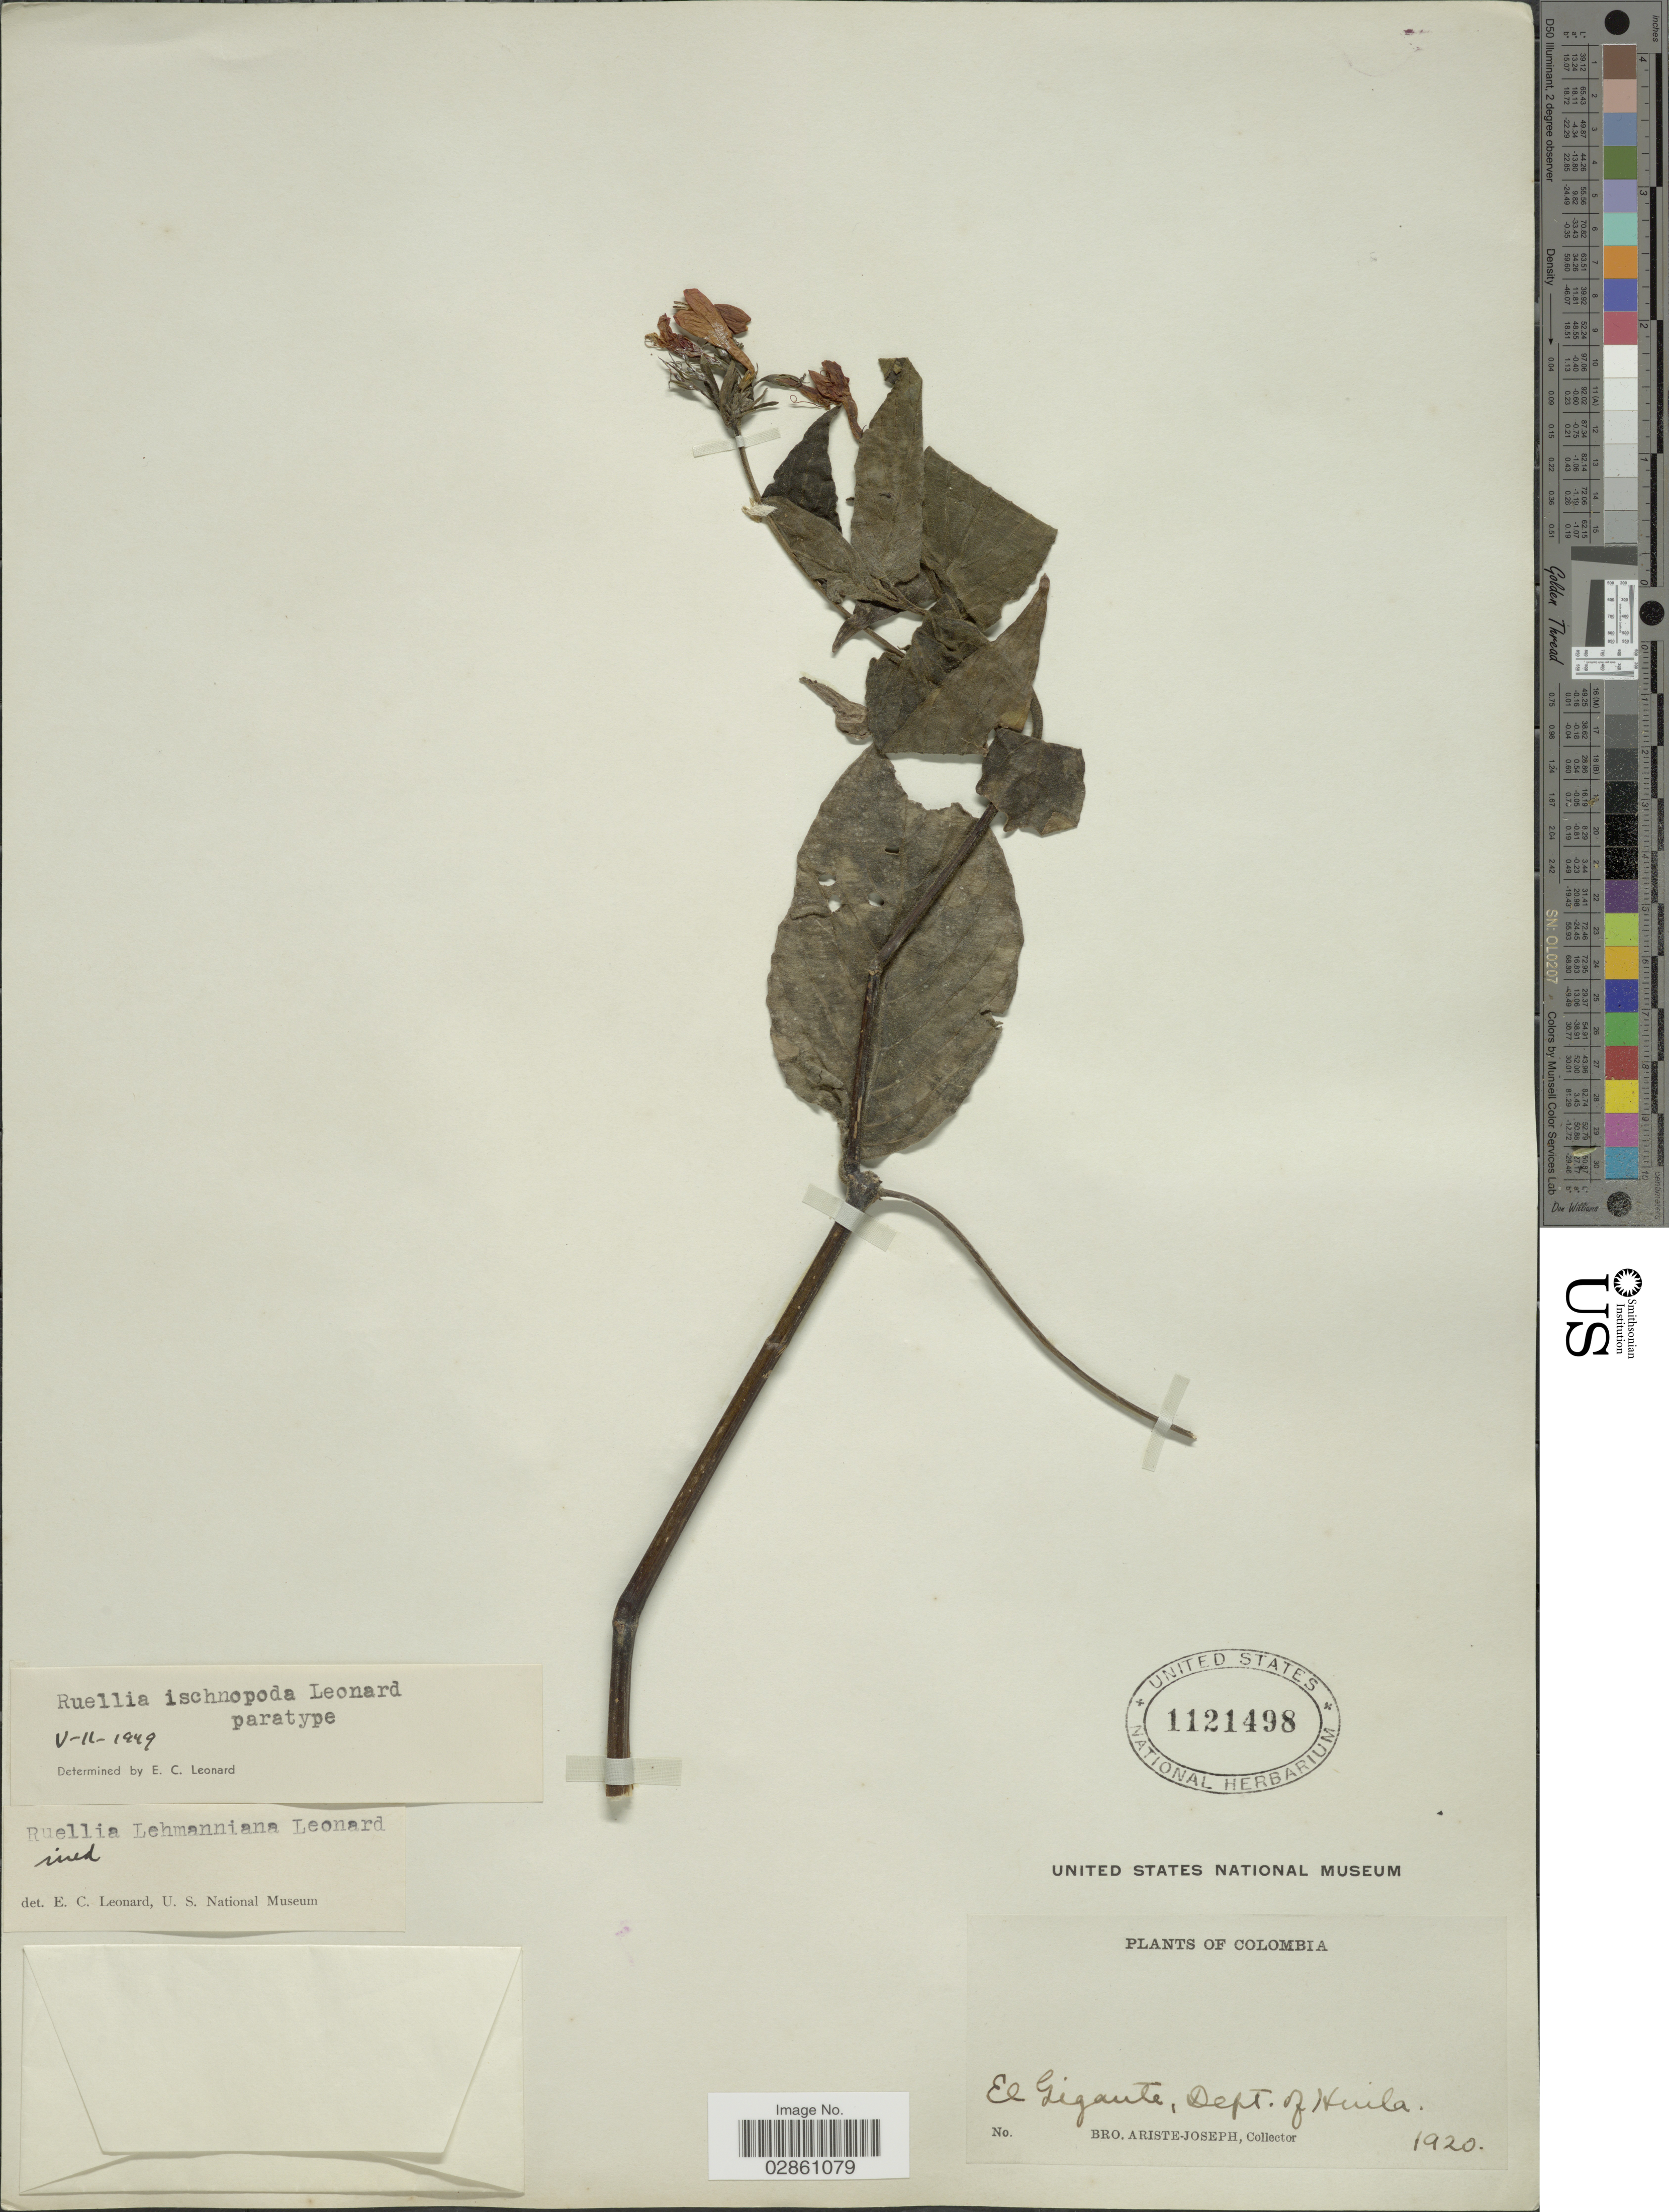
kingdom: Plantae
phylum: Tracheophyta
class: Magnoliopsida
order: Lamiales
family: Acanthaceae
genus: Ruellia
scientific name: Ruellia ischnopoda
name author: Leonard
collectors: Bro. Ariste-Joseph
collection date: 1920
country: Colombia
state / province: Huila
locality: El Gigante, Dept. of Huila.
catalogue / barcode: US 1121498